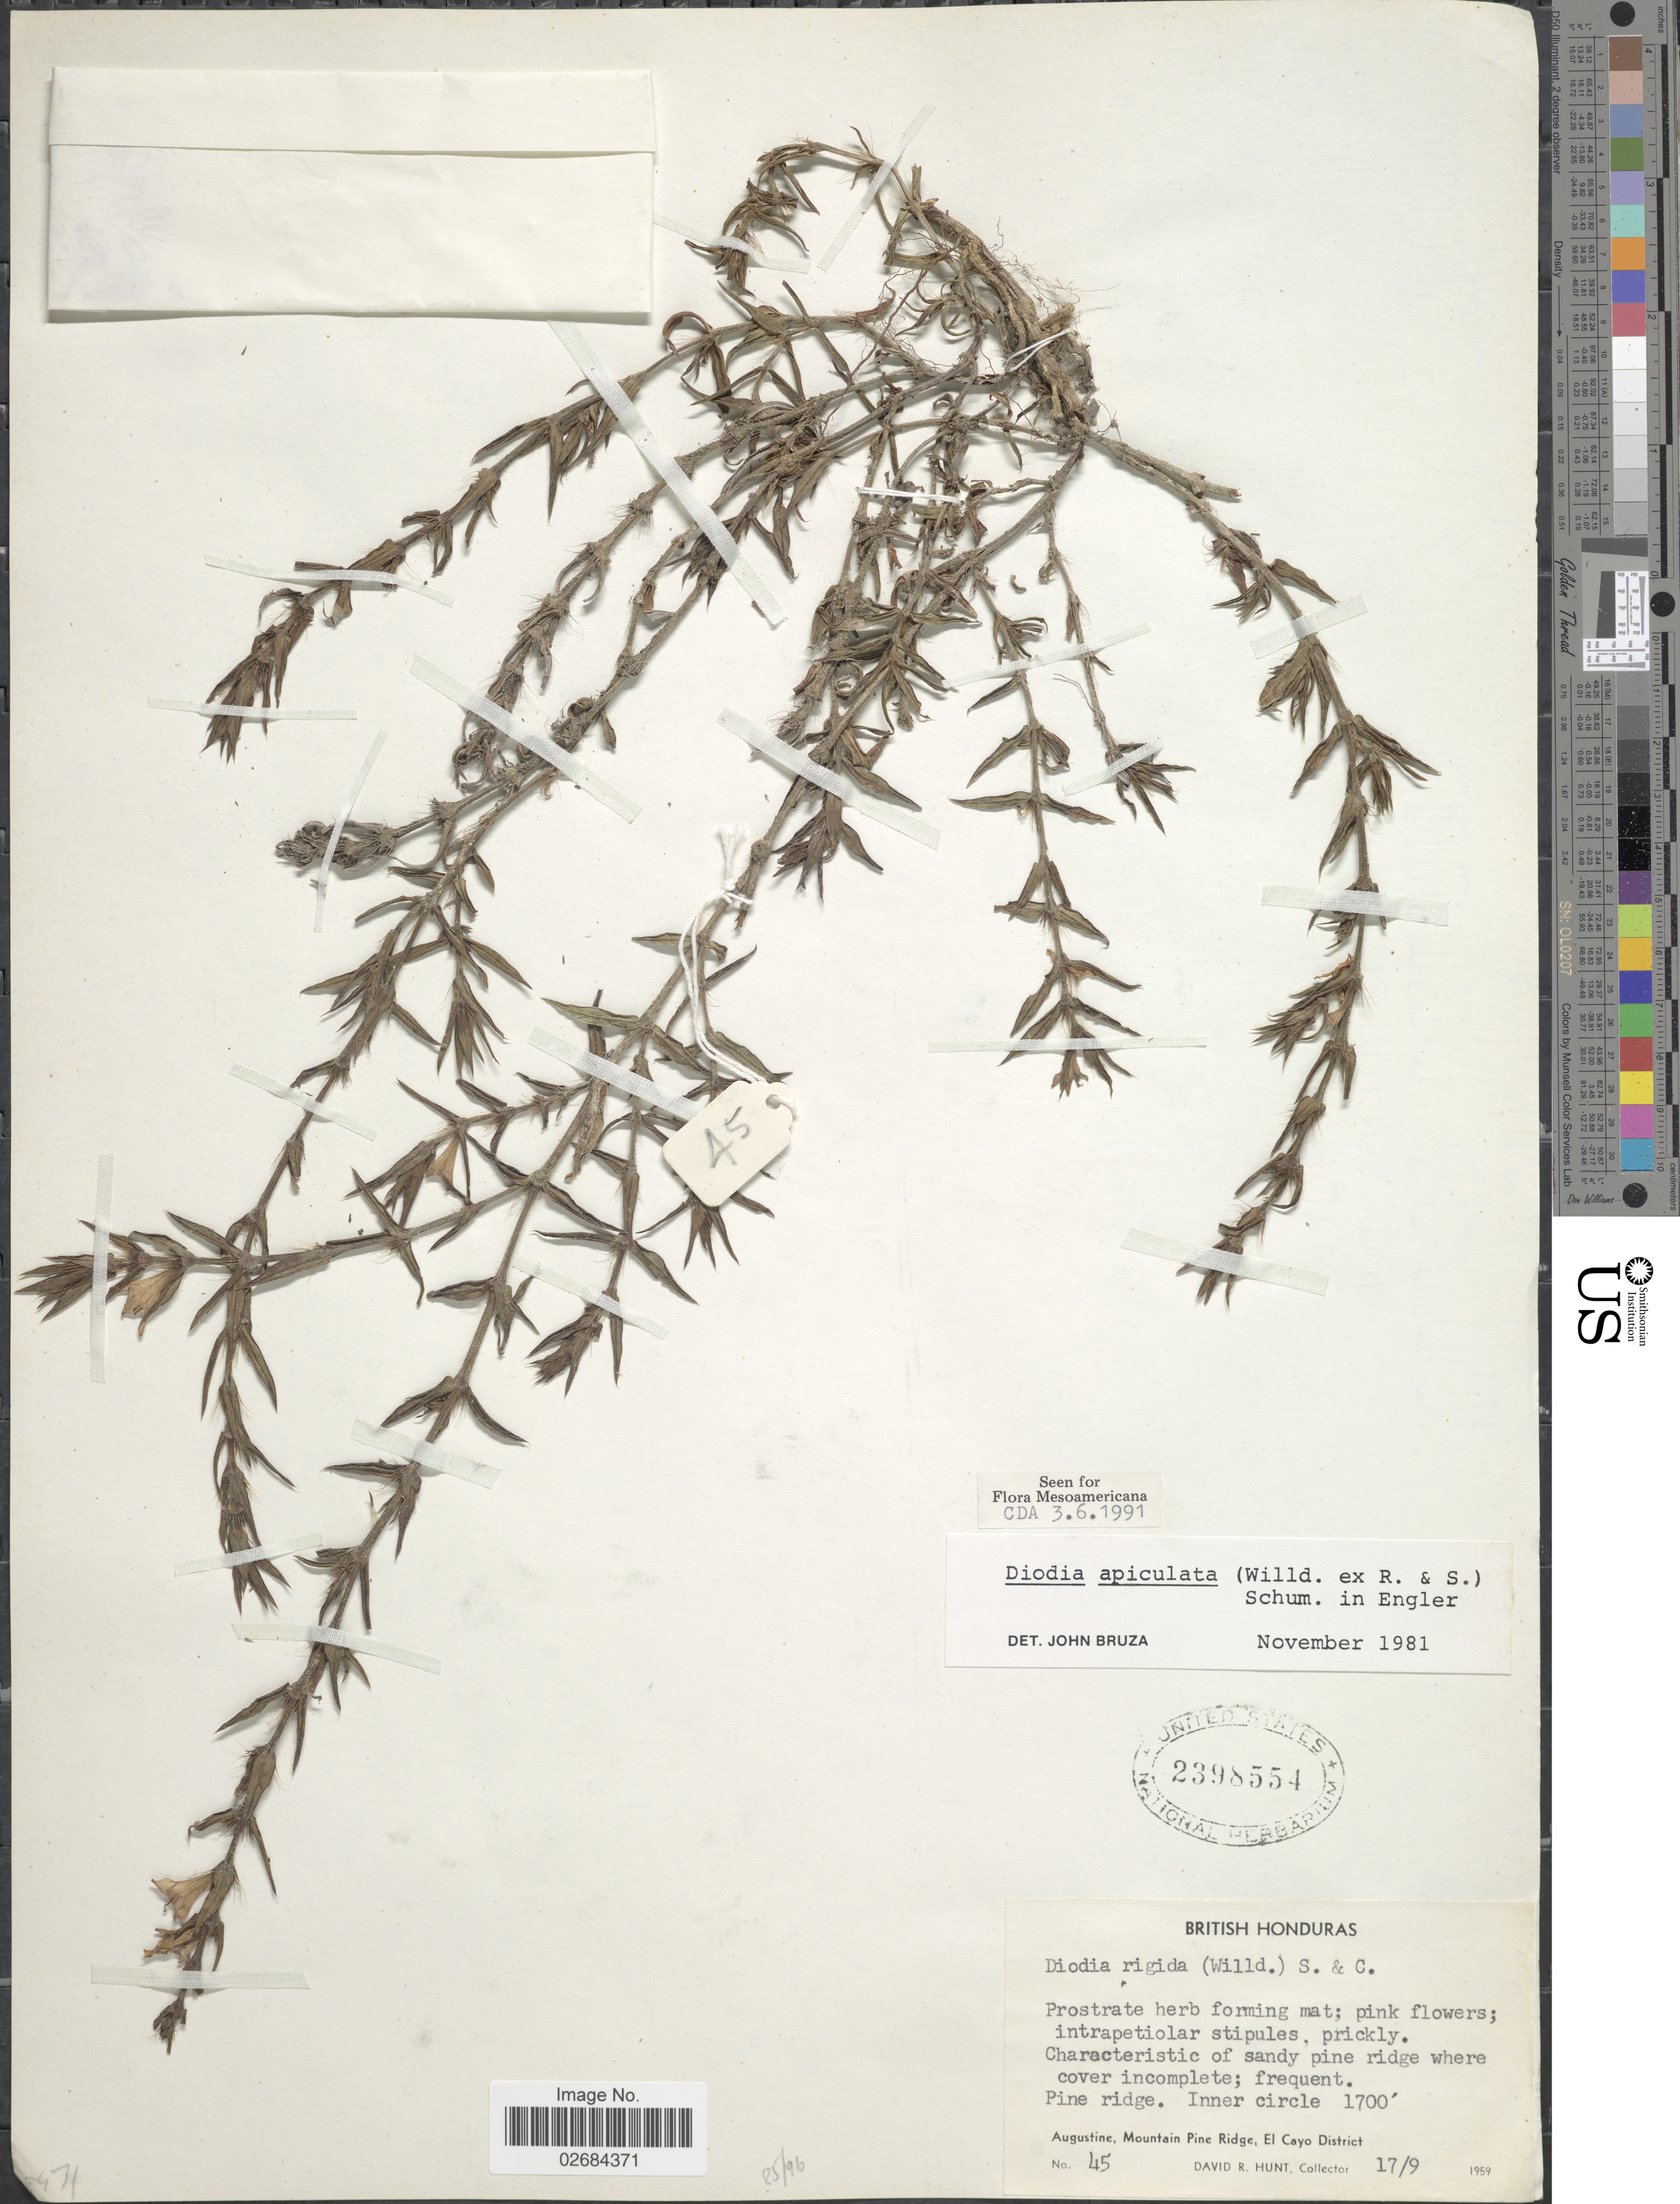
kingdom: Plantae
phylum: Tracheophyta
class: Magnoliopsida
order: Gentianales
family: Rubiaceae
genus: Diodia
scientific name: Diodia apiculata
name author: (Willd. ex Roem. & Schult.) K. Schum.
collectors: D. R. Hunt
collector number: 45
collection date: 1959-09-17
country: Belize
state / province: Cayo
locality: British Honduras. Inner Circle. Augustine, Mountain Pine Ridge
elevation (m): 518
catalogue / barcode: US 2398554